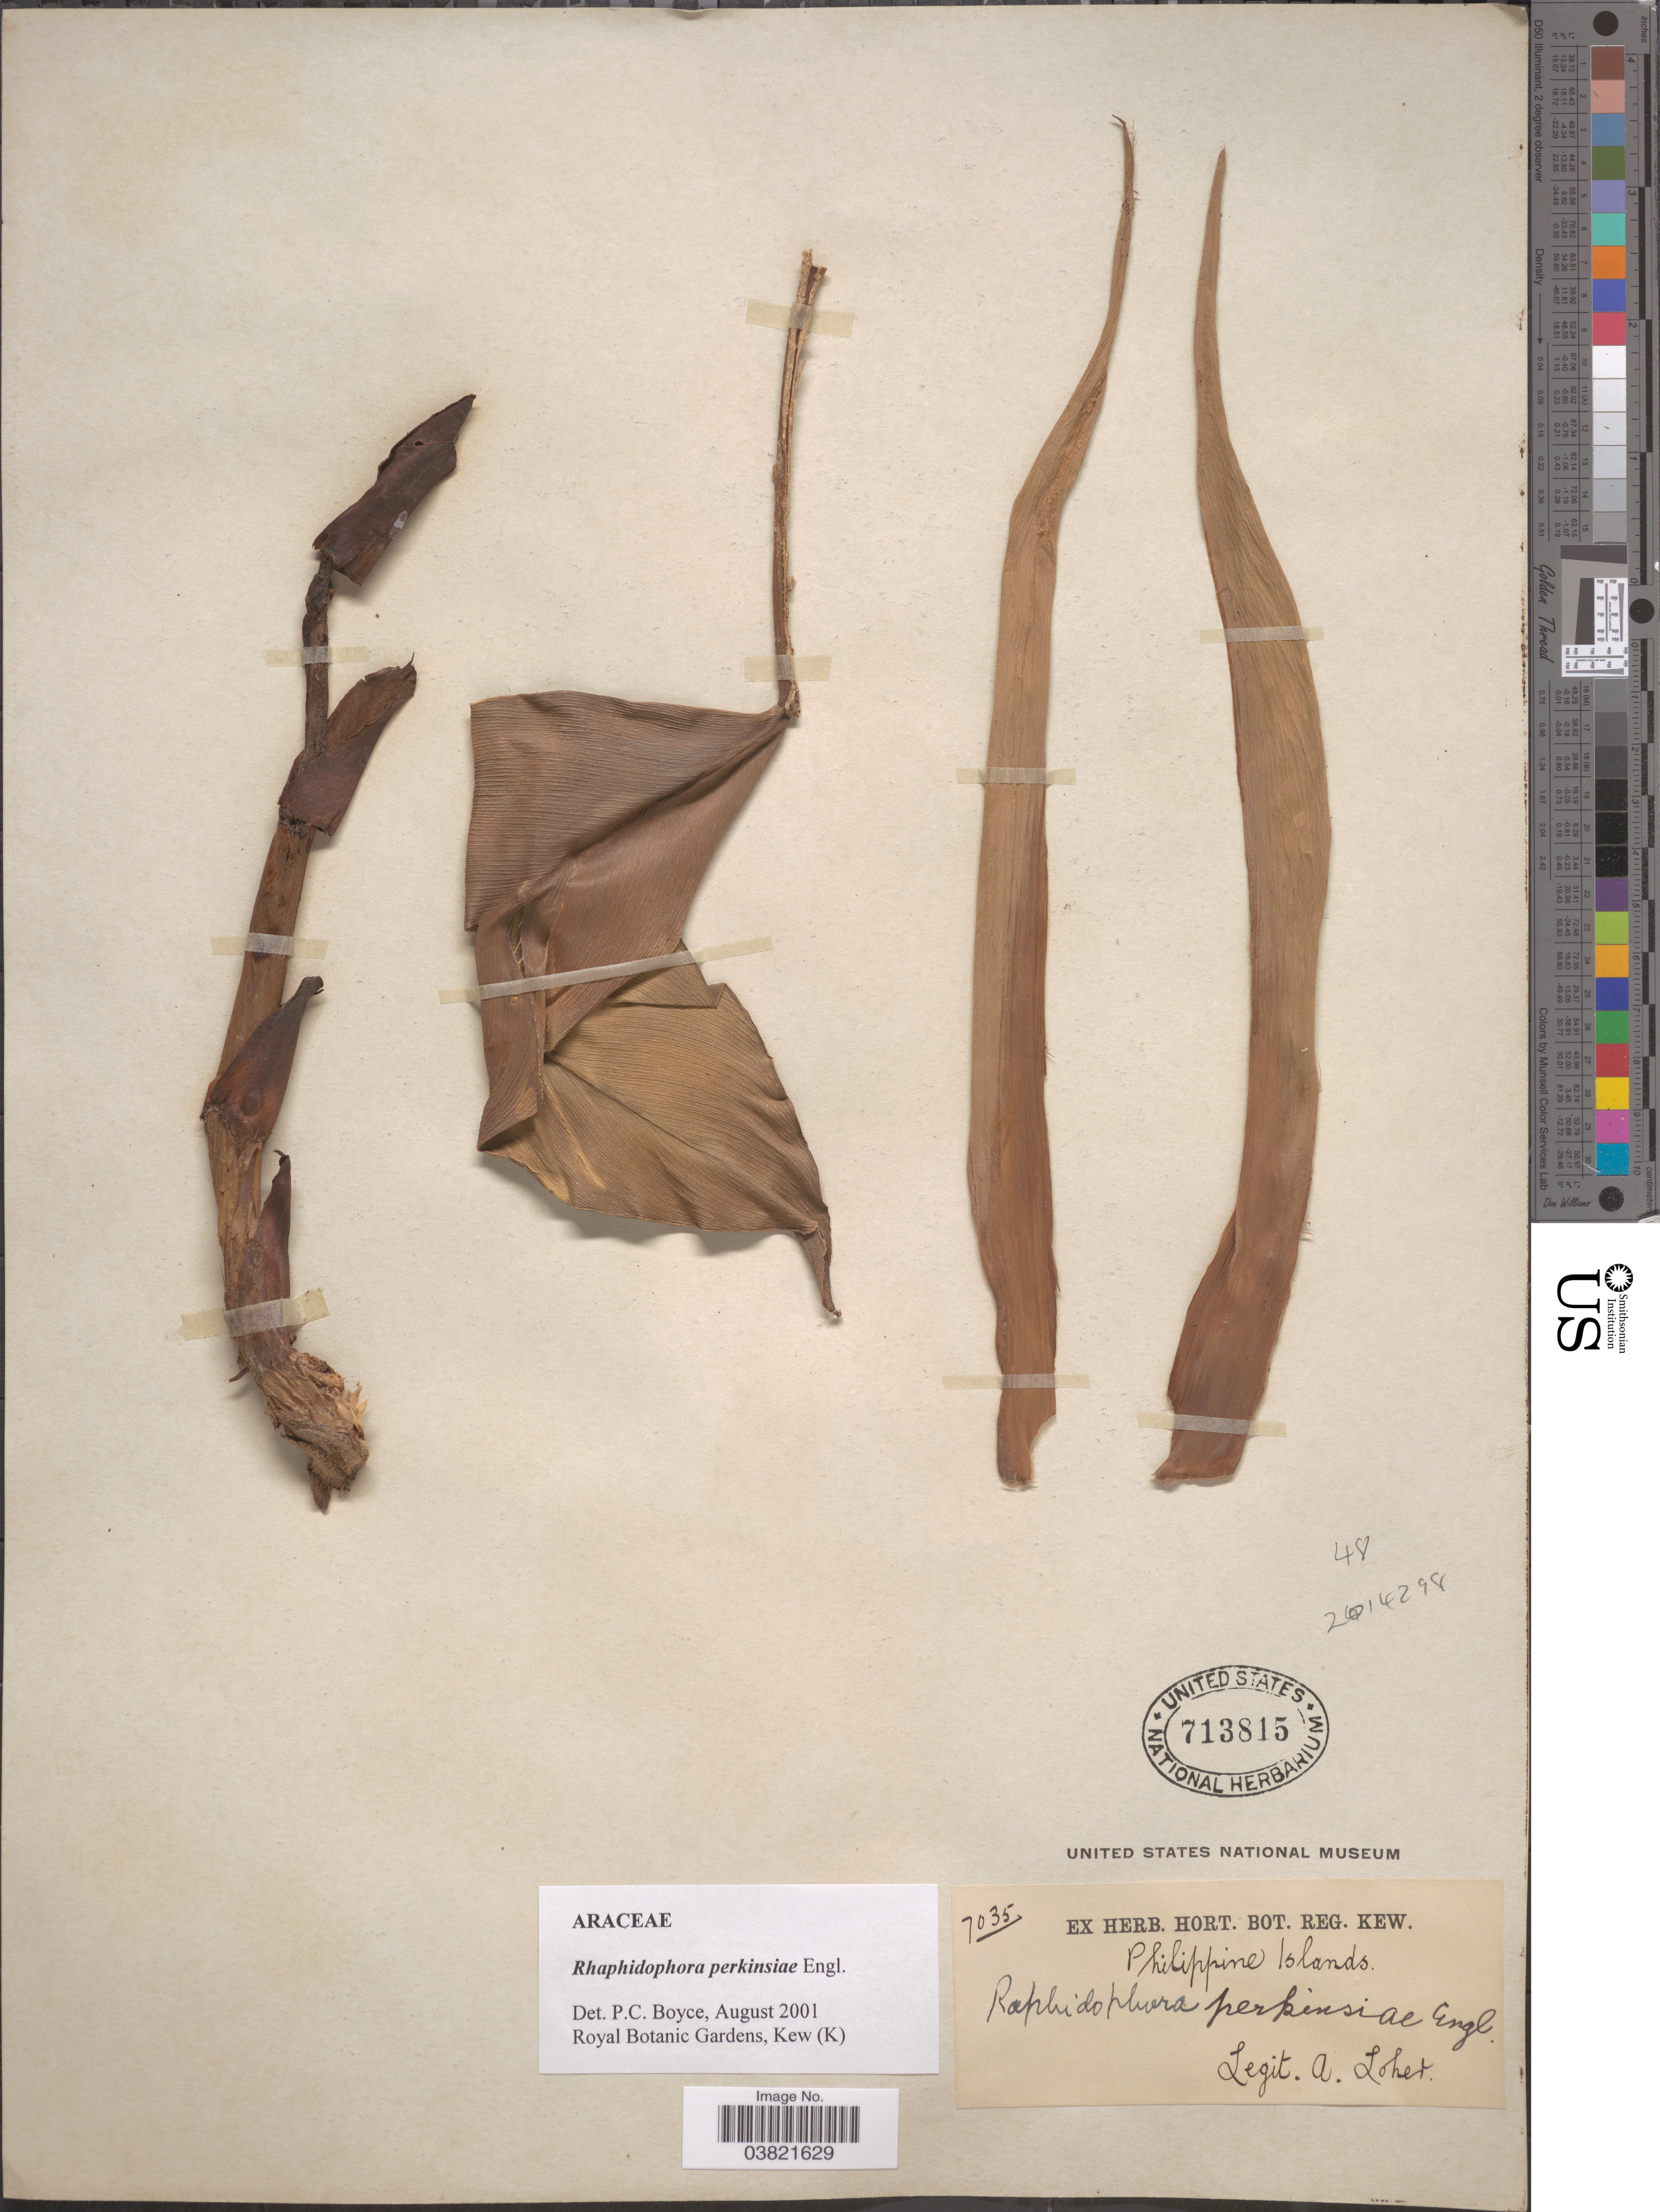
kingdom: Plantae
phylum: Tracheophyta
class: Liliopsida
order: Alismatales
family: Araceae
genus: Rhaphidophora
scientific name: Rhaphidophora perkinsiae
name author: Engl.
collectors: A. Loher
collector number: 7035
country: Philippines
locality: Philippine Islands.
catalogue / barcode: US 713815